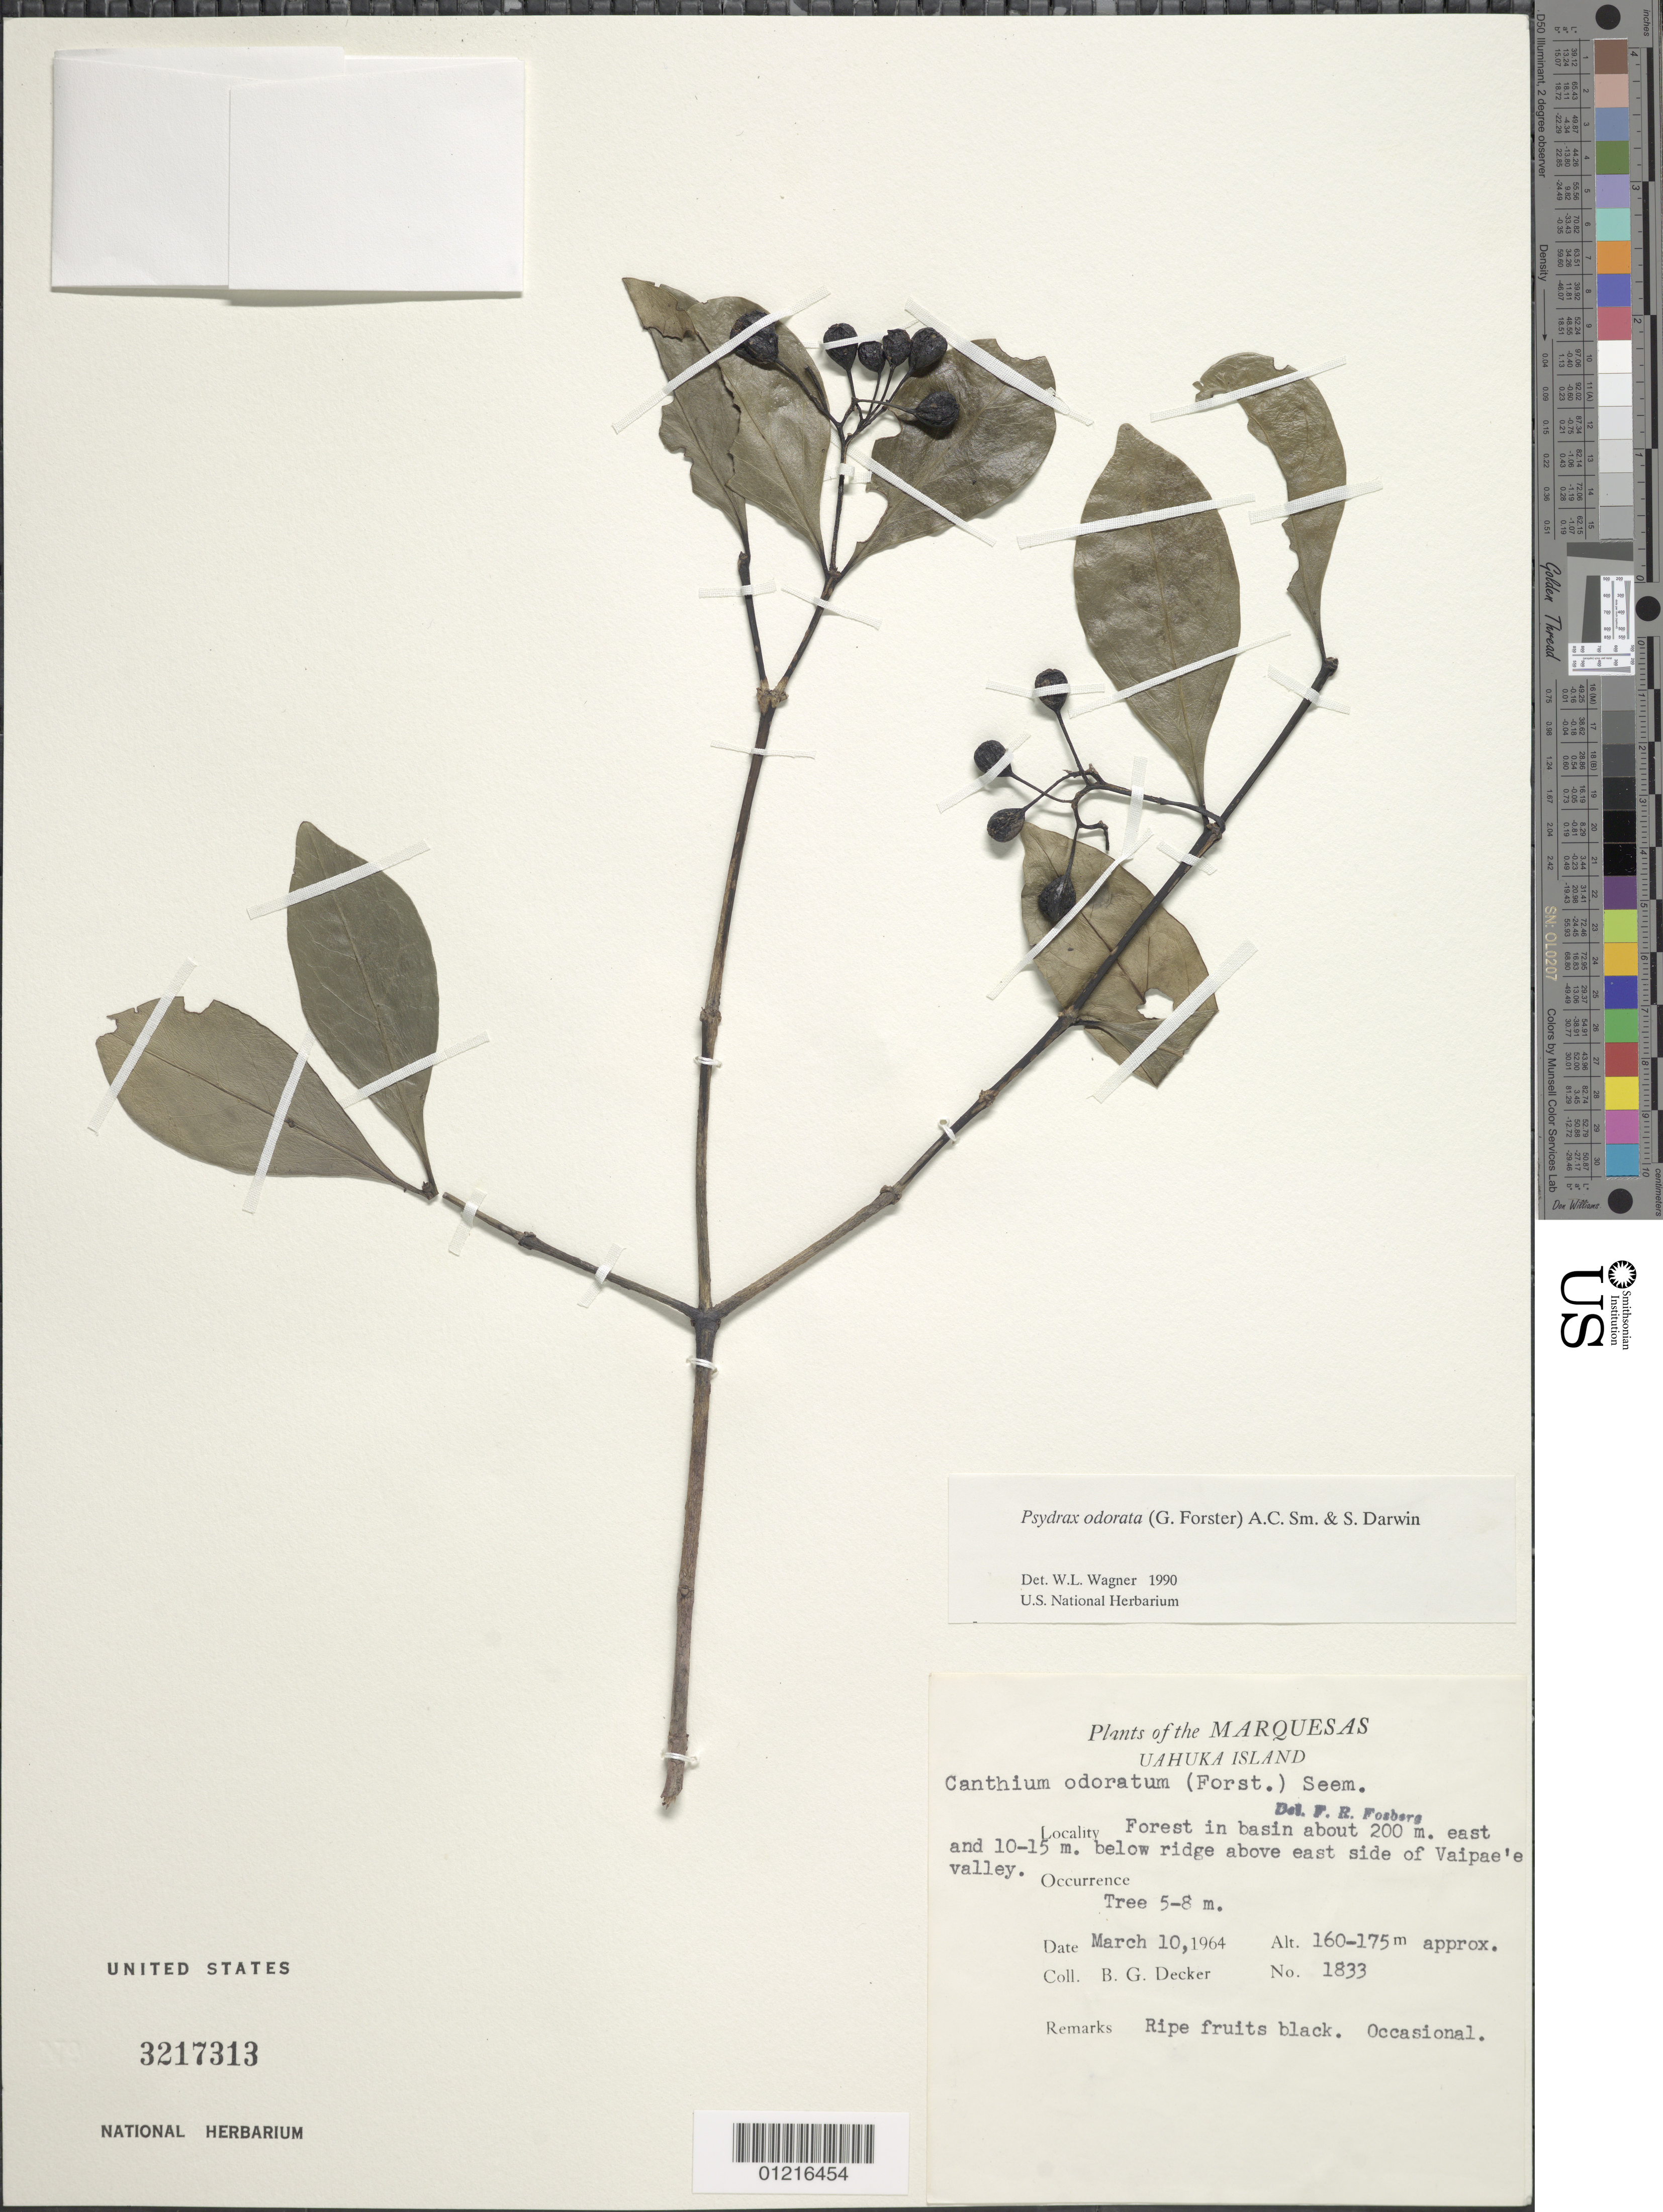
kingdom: Plantae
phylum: Tracheophyta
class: Magnoliopsida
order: Gentianales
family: Rubiaceae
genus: Psydrax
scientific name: Psydrax odorata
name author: (G. Forst.) A.C. Sm. & S.P. Darwin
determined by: Wagner, W. L., (BOT), Smithsonian Institution - National Museum of Natural History (UNITED STATES)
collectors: B. G. Decker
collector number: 1833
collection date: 1964-03-10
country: French Polynesia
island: Ua Huka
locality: E side of Vaipae'e Valley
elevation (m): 160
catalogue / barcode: US 3217313